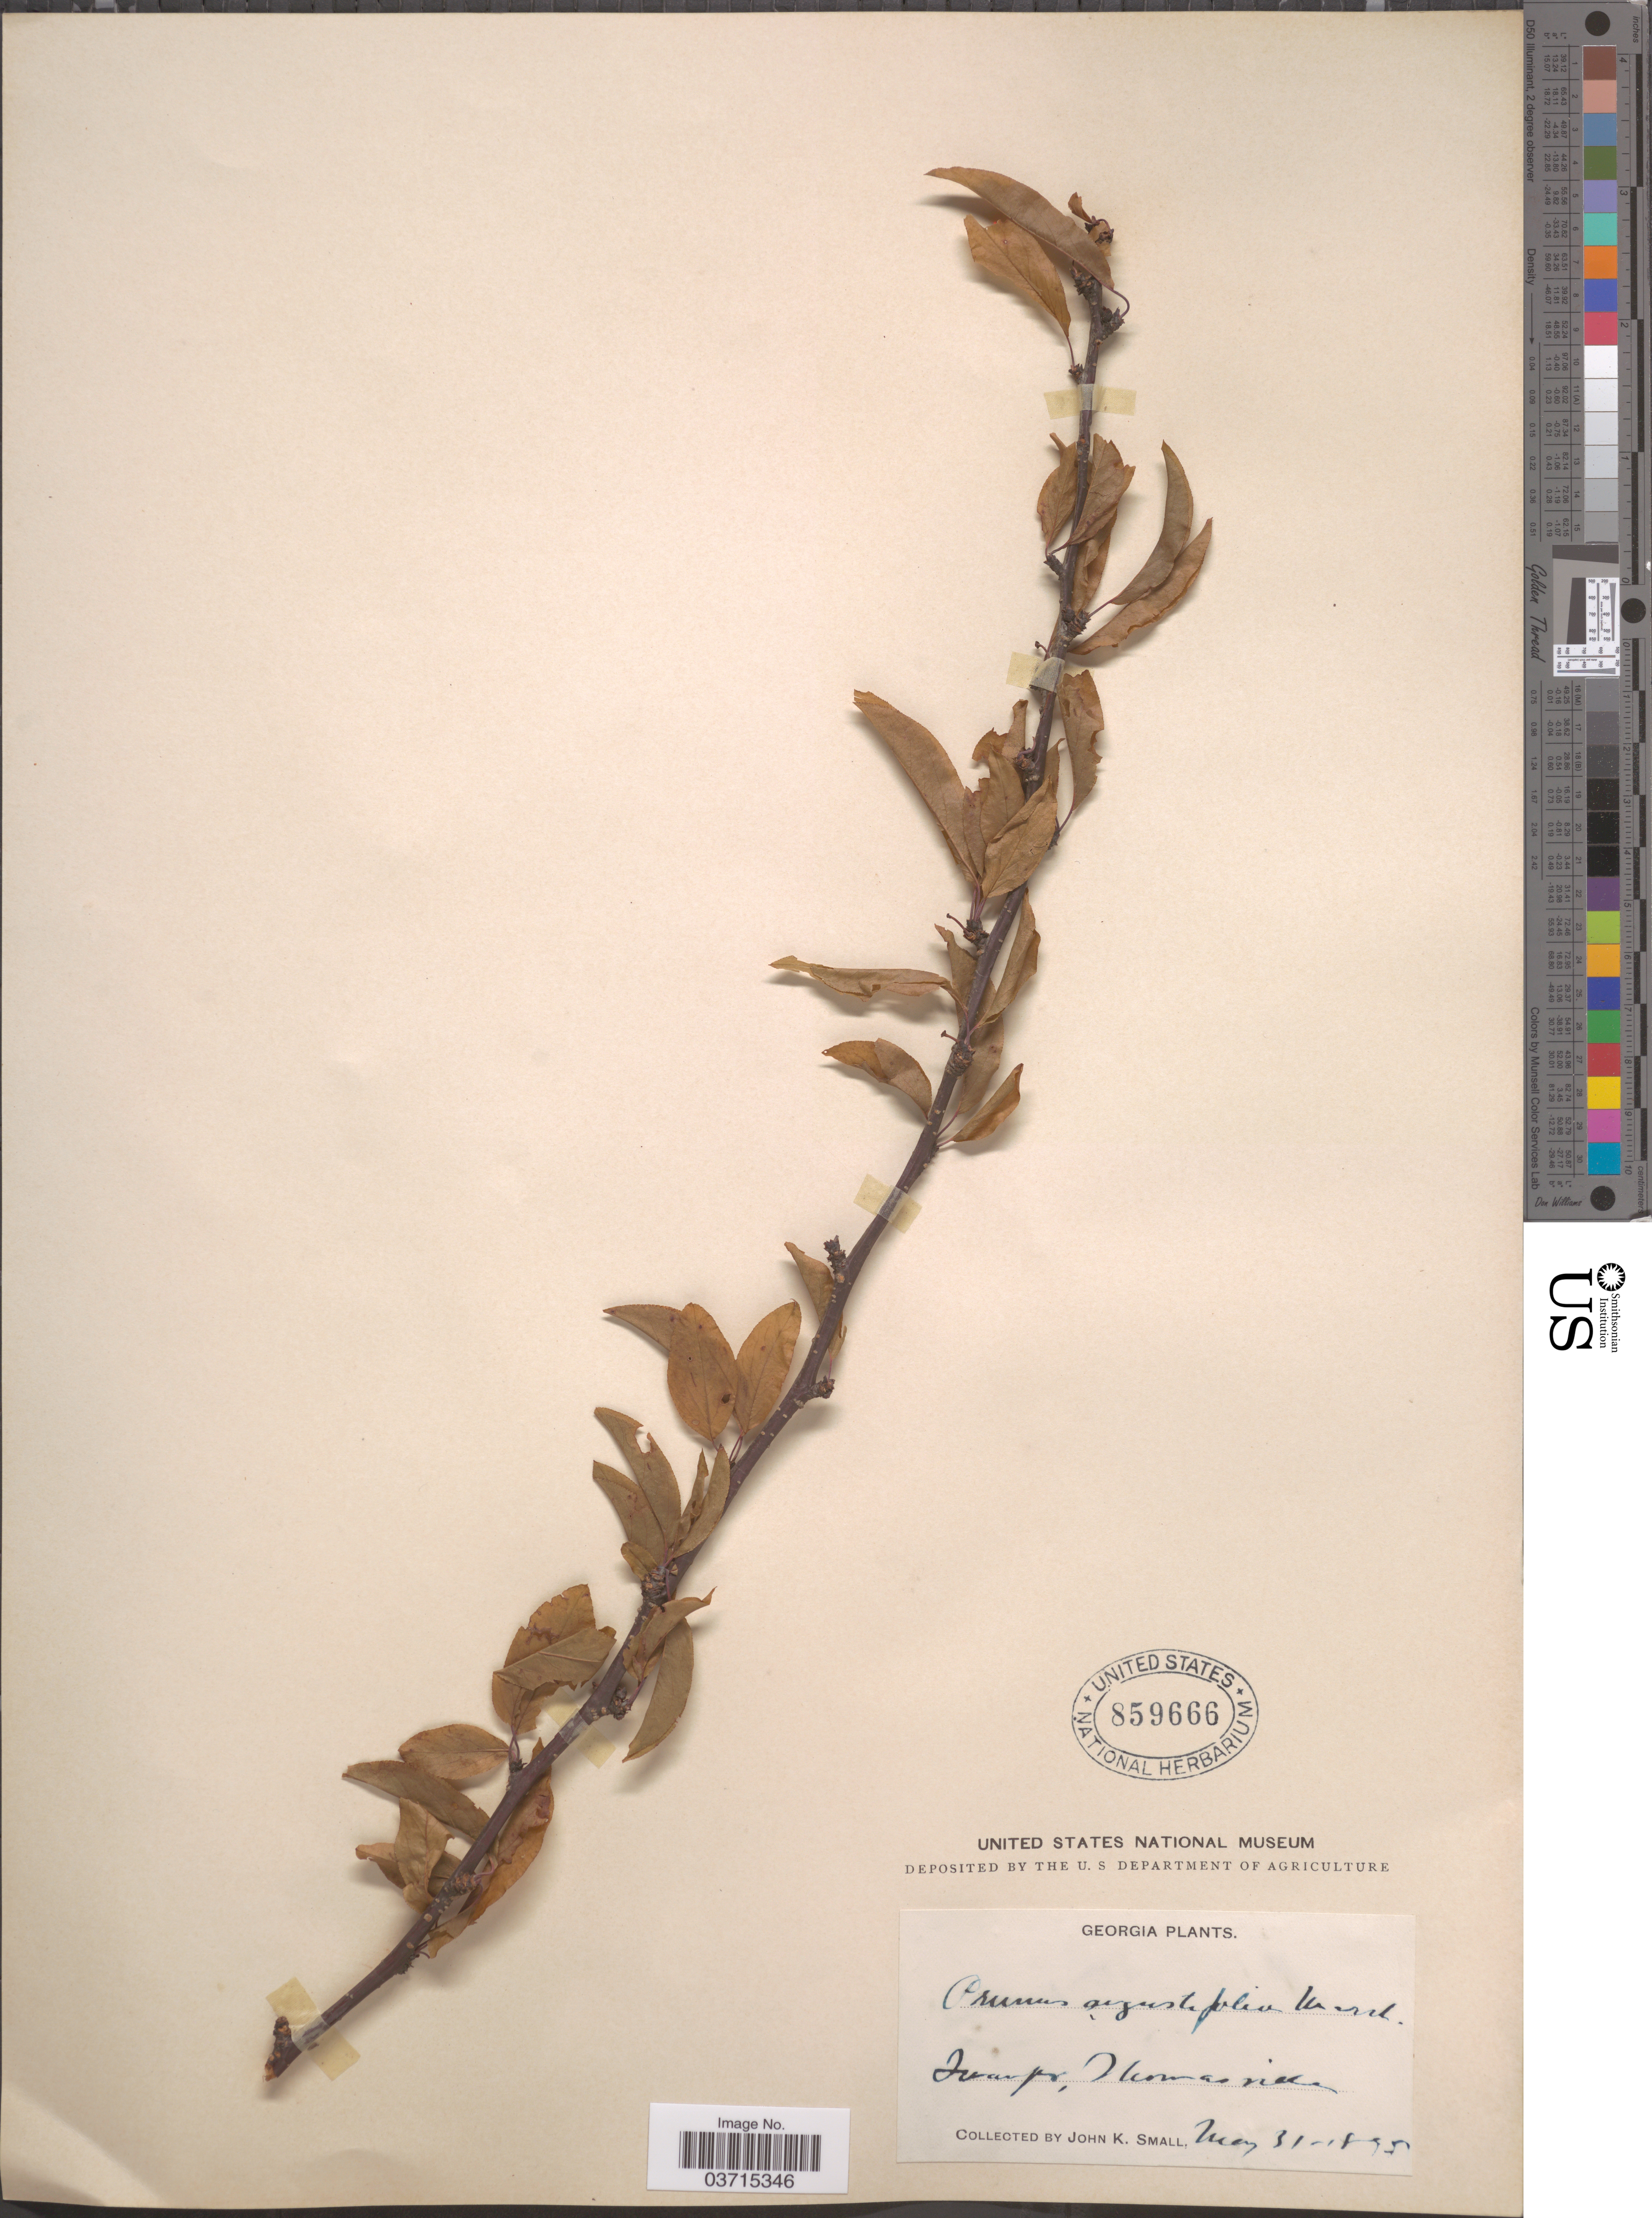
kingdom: Plantae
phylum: Tracheophyta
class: Magnoliopsida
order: Rosales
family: Rosaceae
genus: Prunus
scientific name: Prunus angustifolia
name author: Marshall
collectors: J. K. Small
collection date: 1895-05-31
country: United States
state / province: Georgia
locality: Swamps, Thomasville.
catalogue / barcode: US 859666